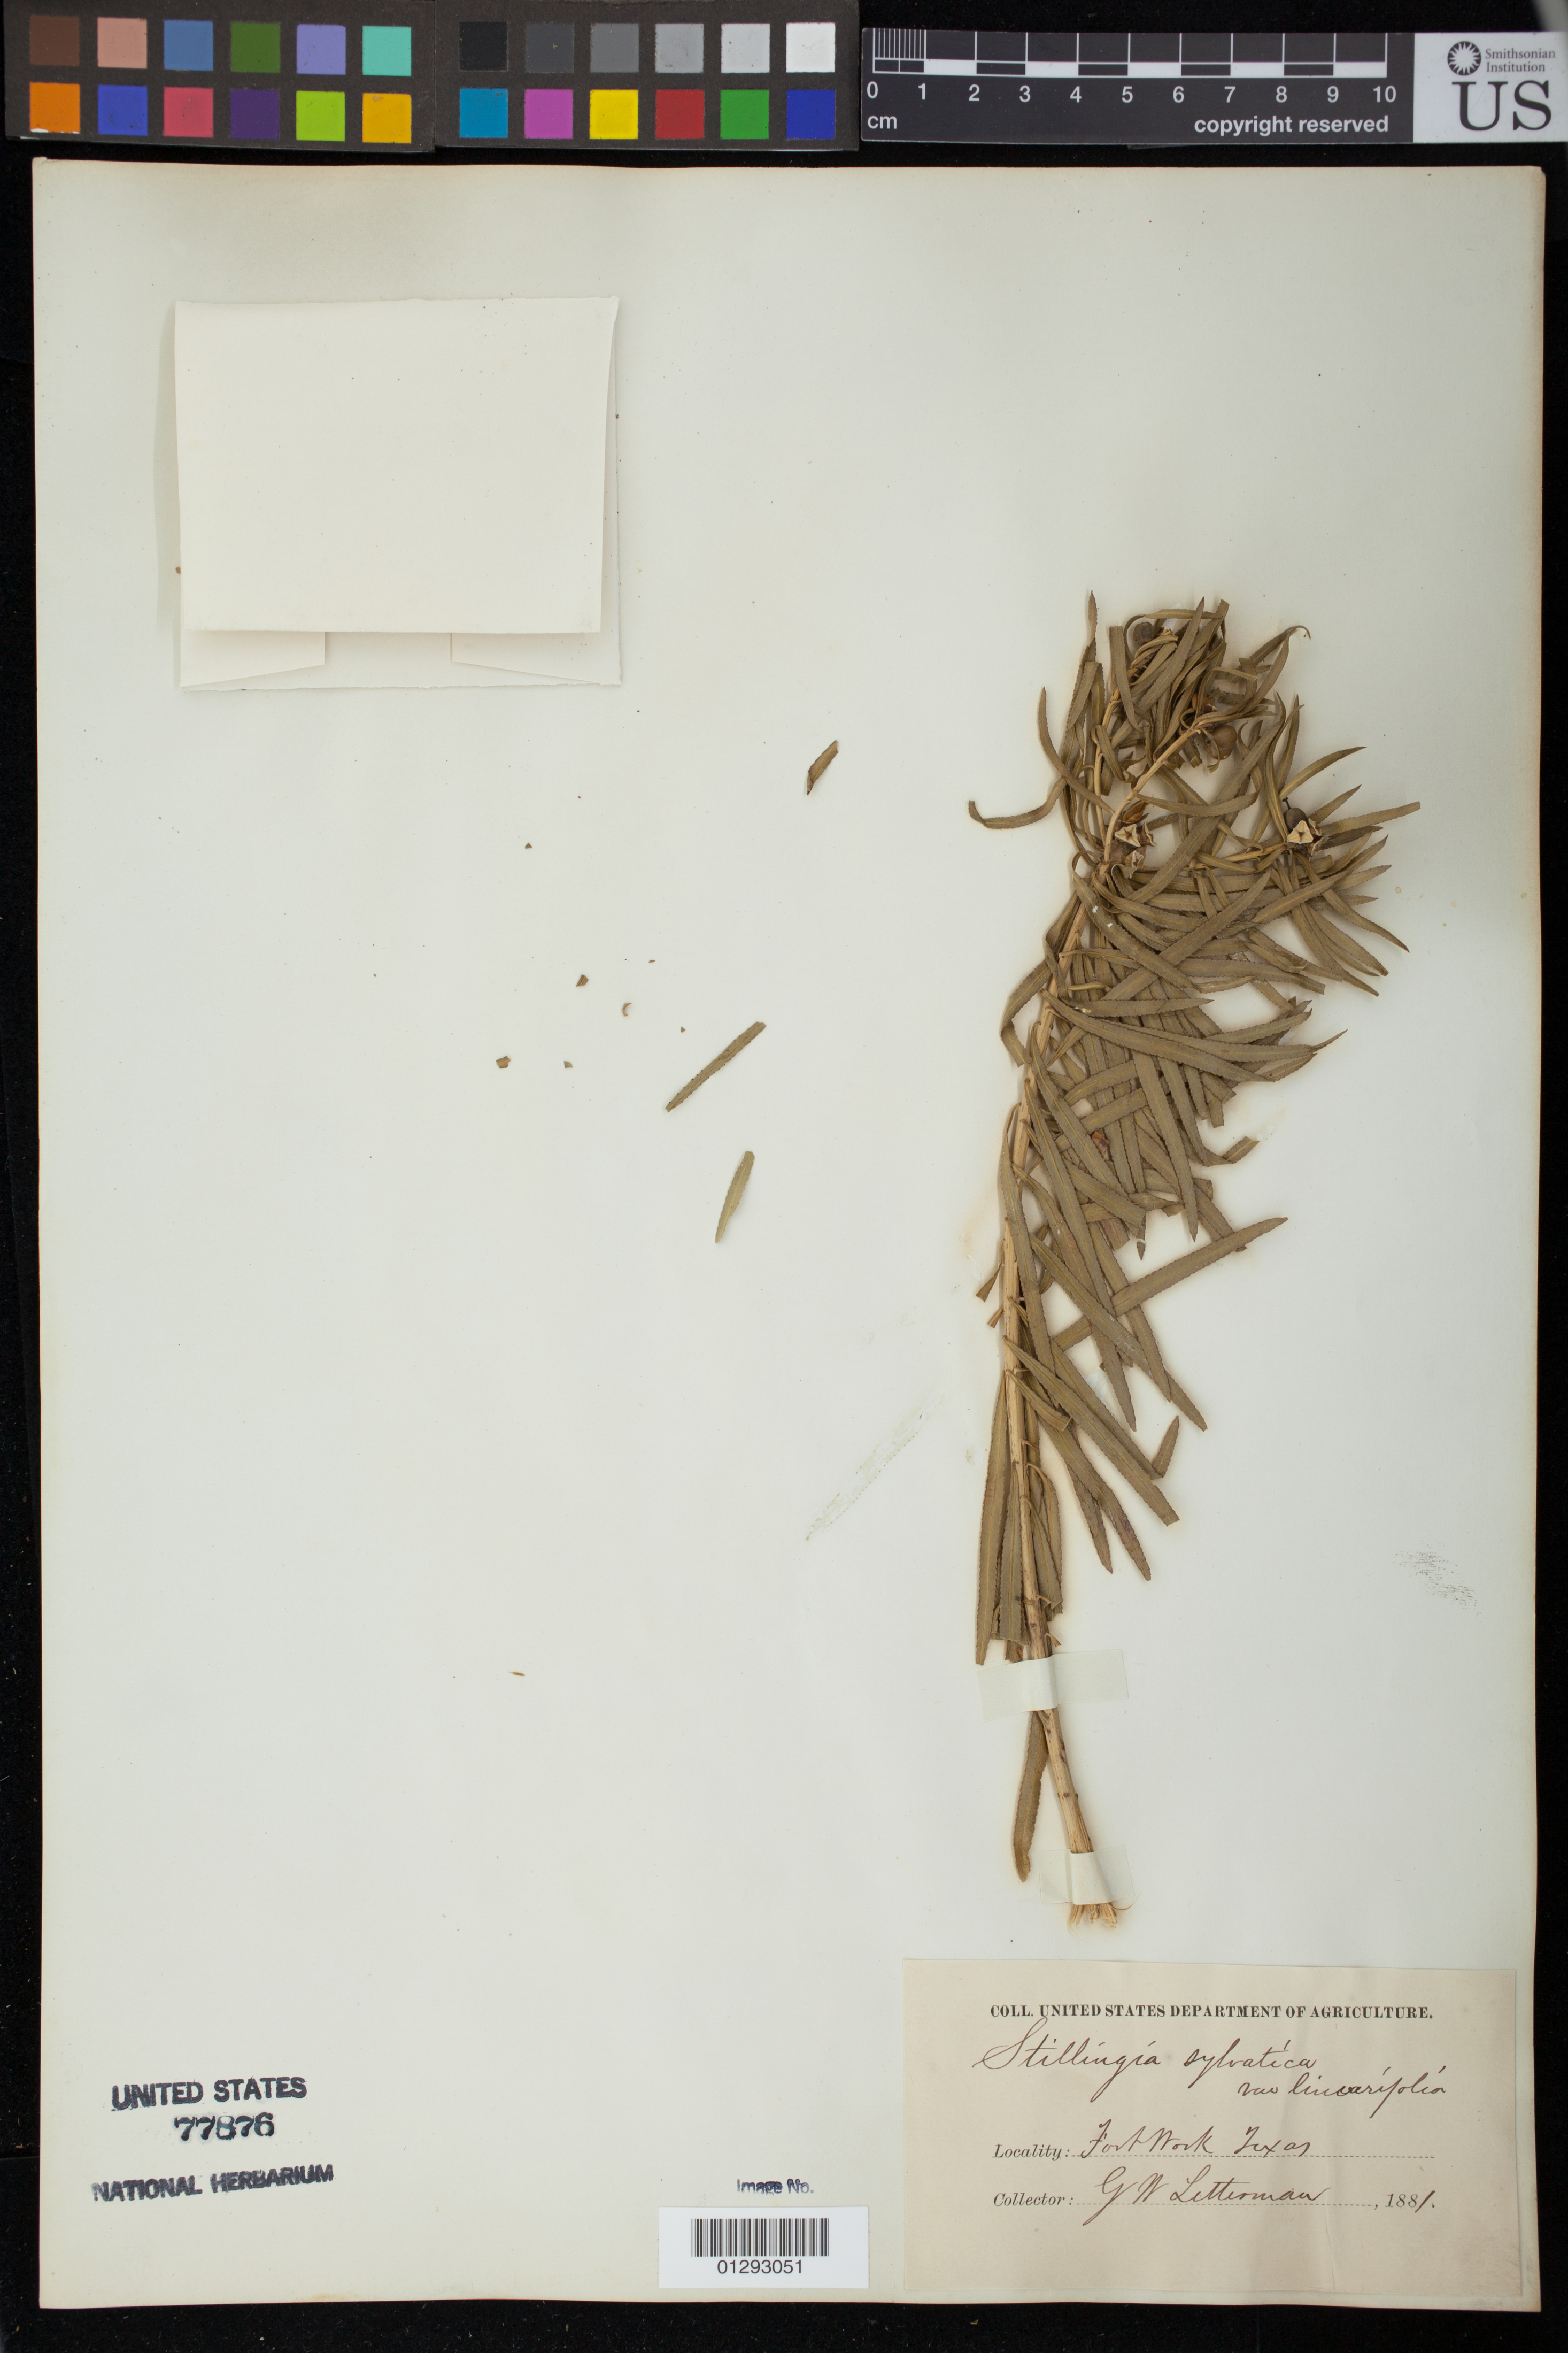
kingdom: Plantae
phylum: Tracheophyta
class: Magnoliopsida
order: Malpighiales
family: Euphorbiaceae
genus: Stillingia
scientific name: Stillingia texana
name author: I.M. Johnst.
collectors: G. W. Letterman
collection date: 1881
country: United States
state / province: Texas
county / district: Tarrant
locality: Fort Worth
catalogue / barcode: US 77876